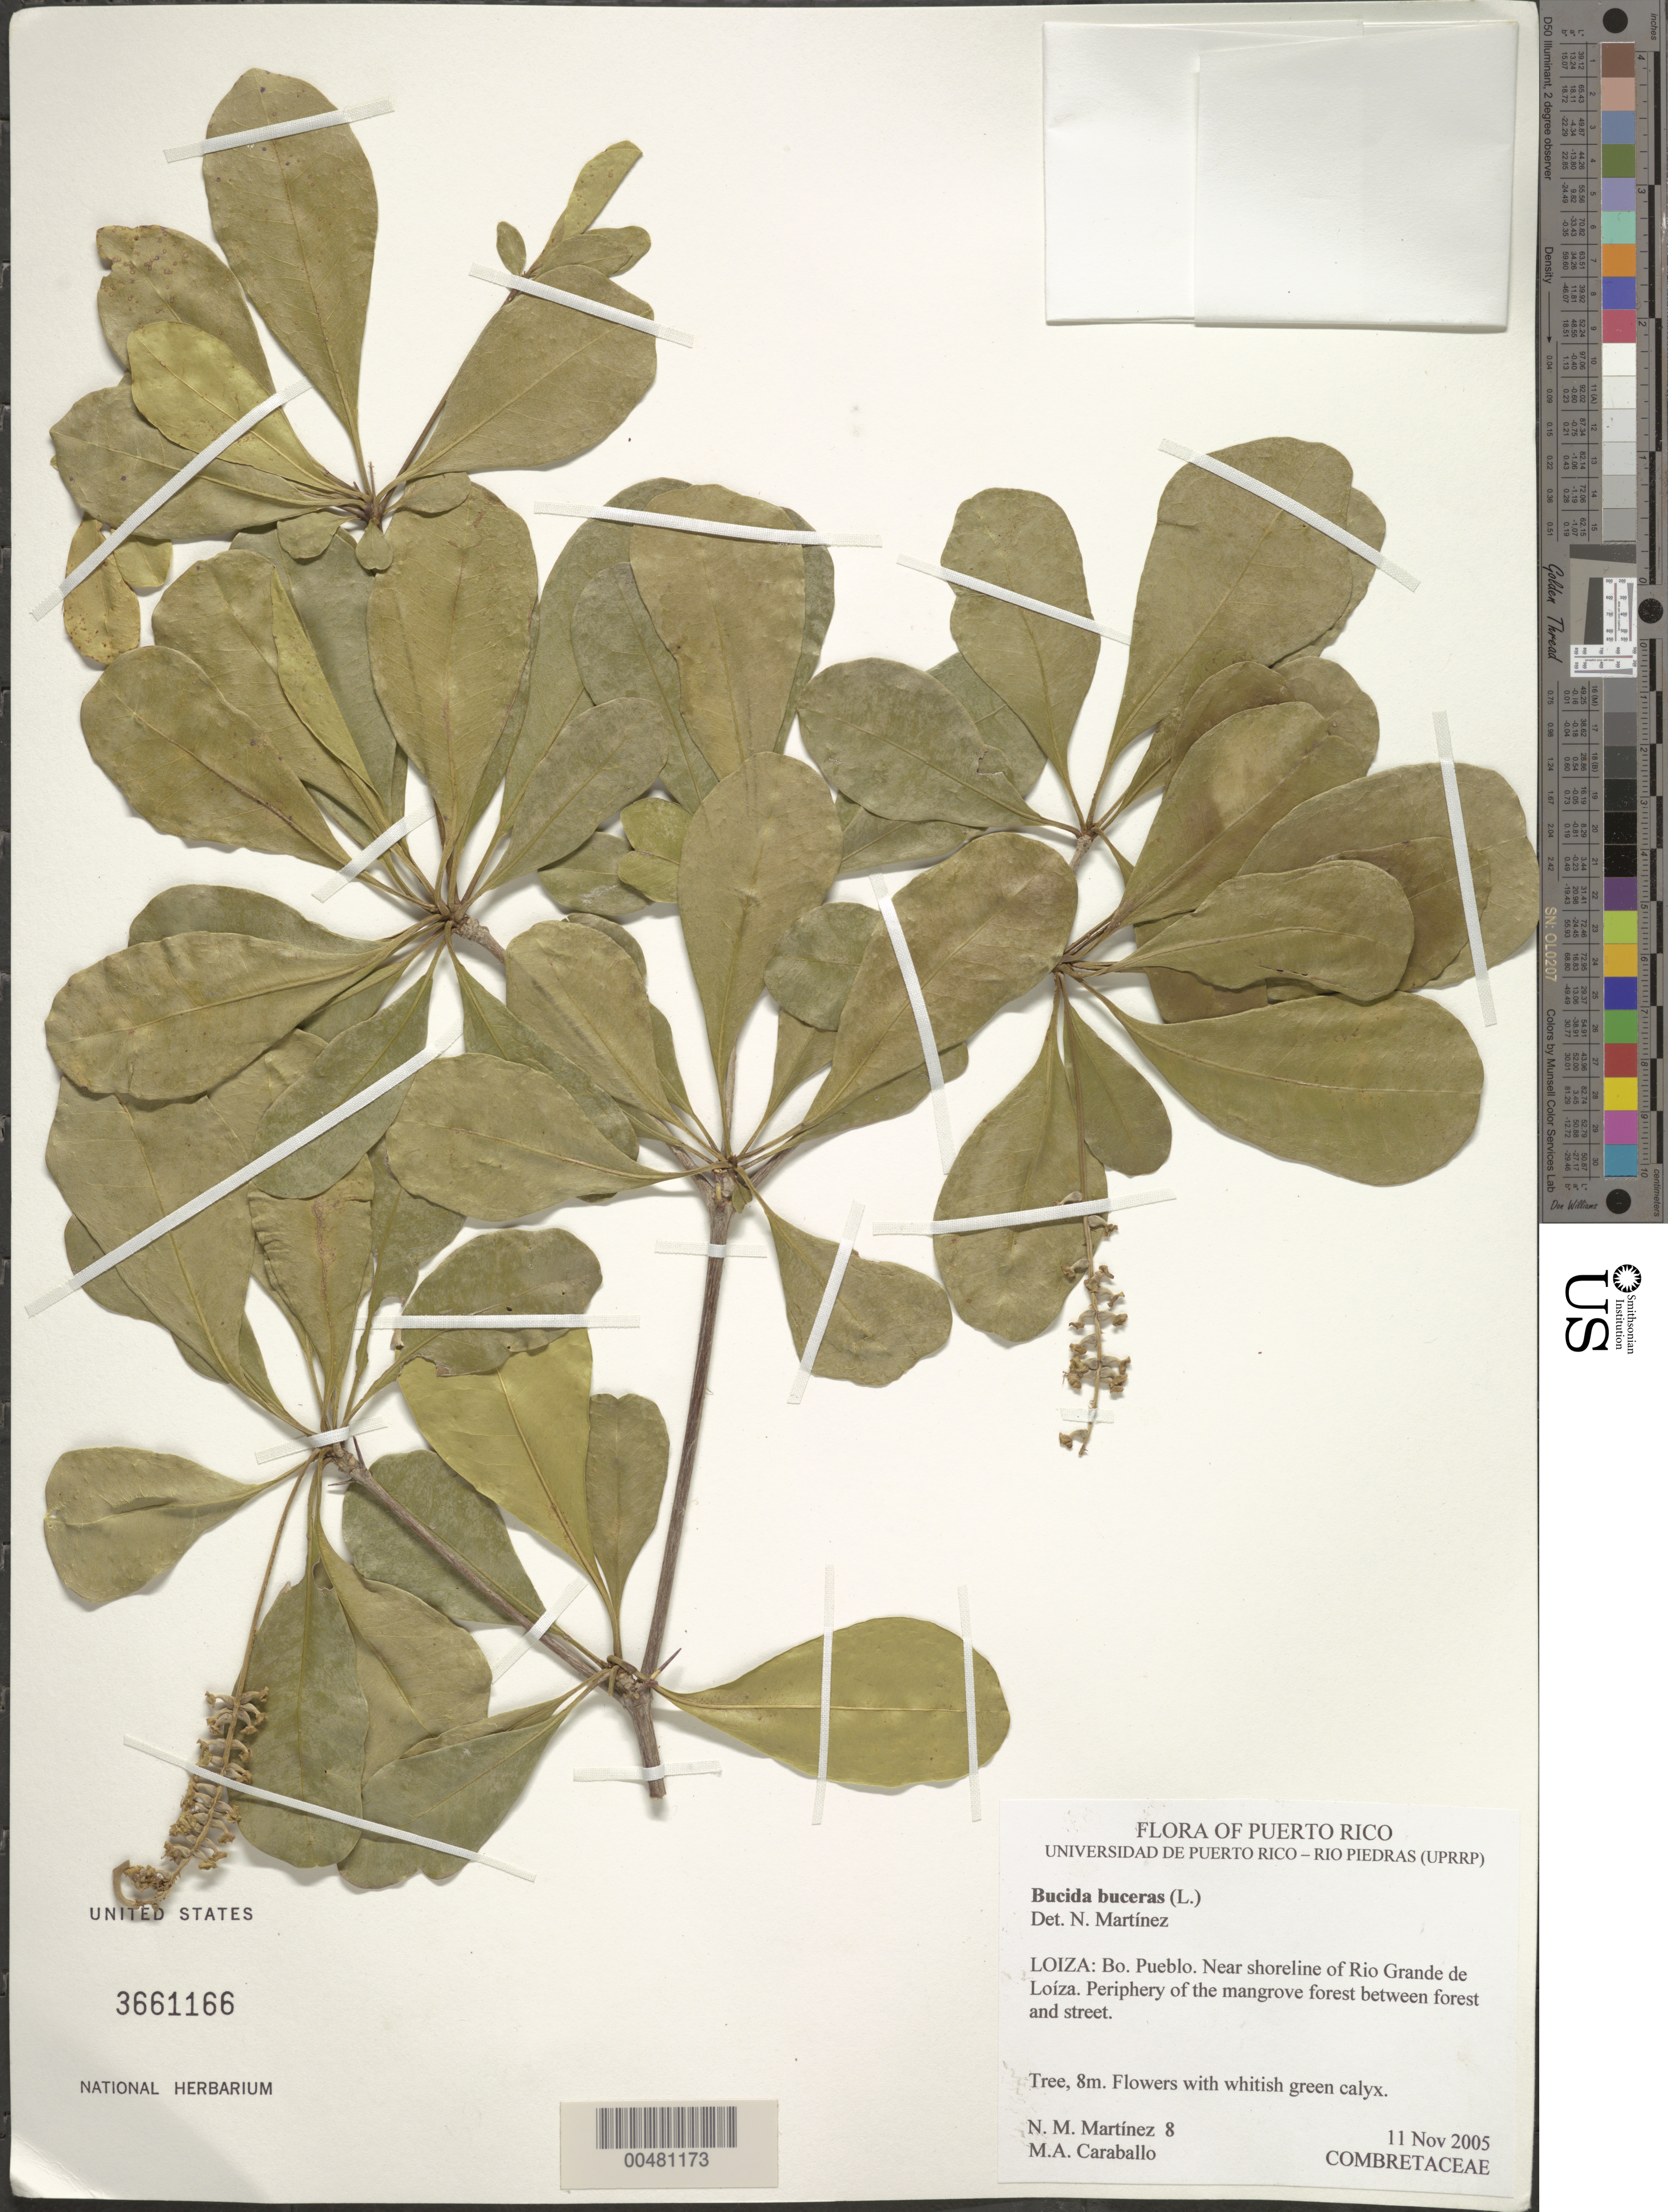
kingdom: Plantae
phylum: Tracheophyta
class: Magnoliopsida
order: Myrtales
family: Combretaceae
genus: Terminalia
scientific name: Terminalia buceras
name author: (L.) C. Wright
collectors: N. M. Martínez & M. Caraballo-Ortiz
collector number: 8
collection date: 2005-11-11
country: Puerto Rico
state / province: Loiza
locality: Bo. Pueblo, near shoreline of Rio Grande de Loíza.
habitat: Periphery of the mangrove forest between forest and street.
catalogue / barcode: US 3661166